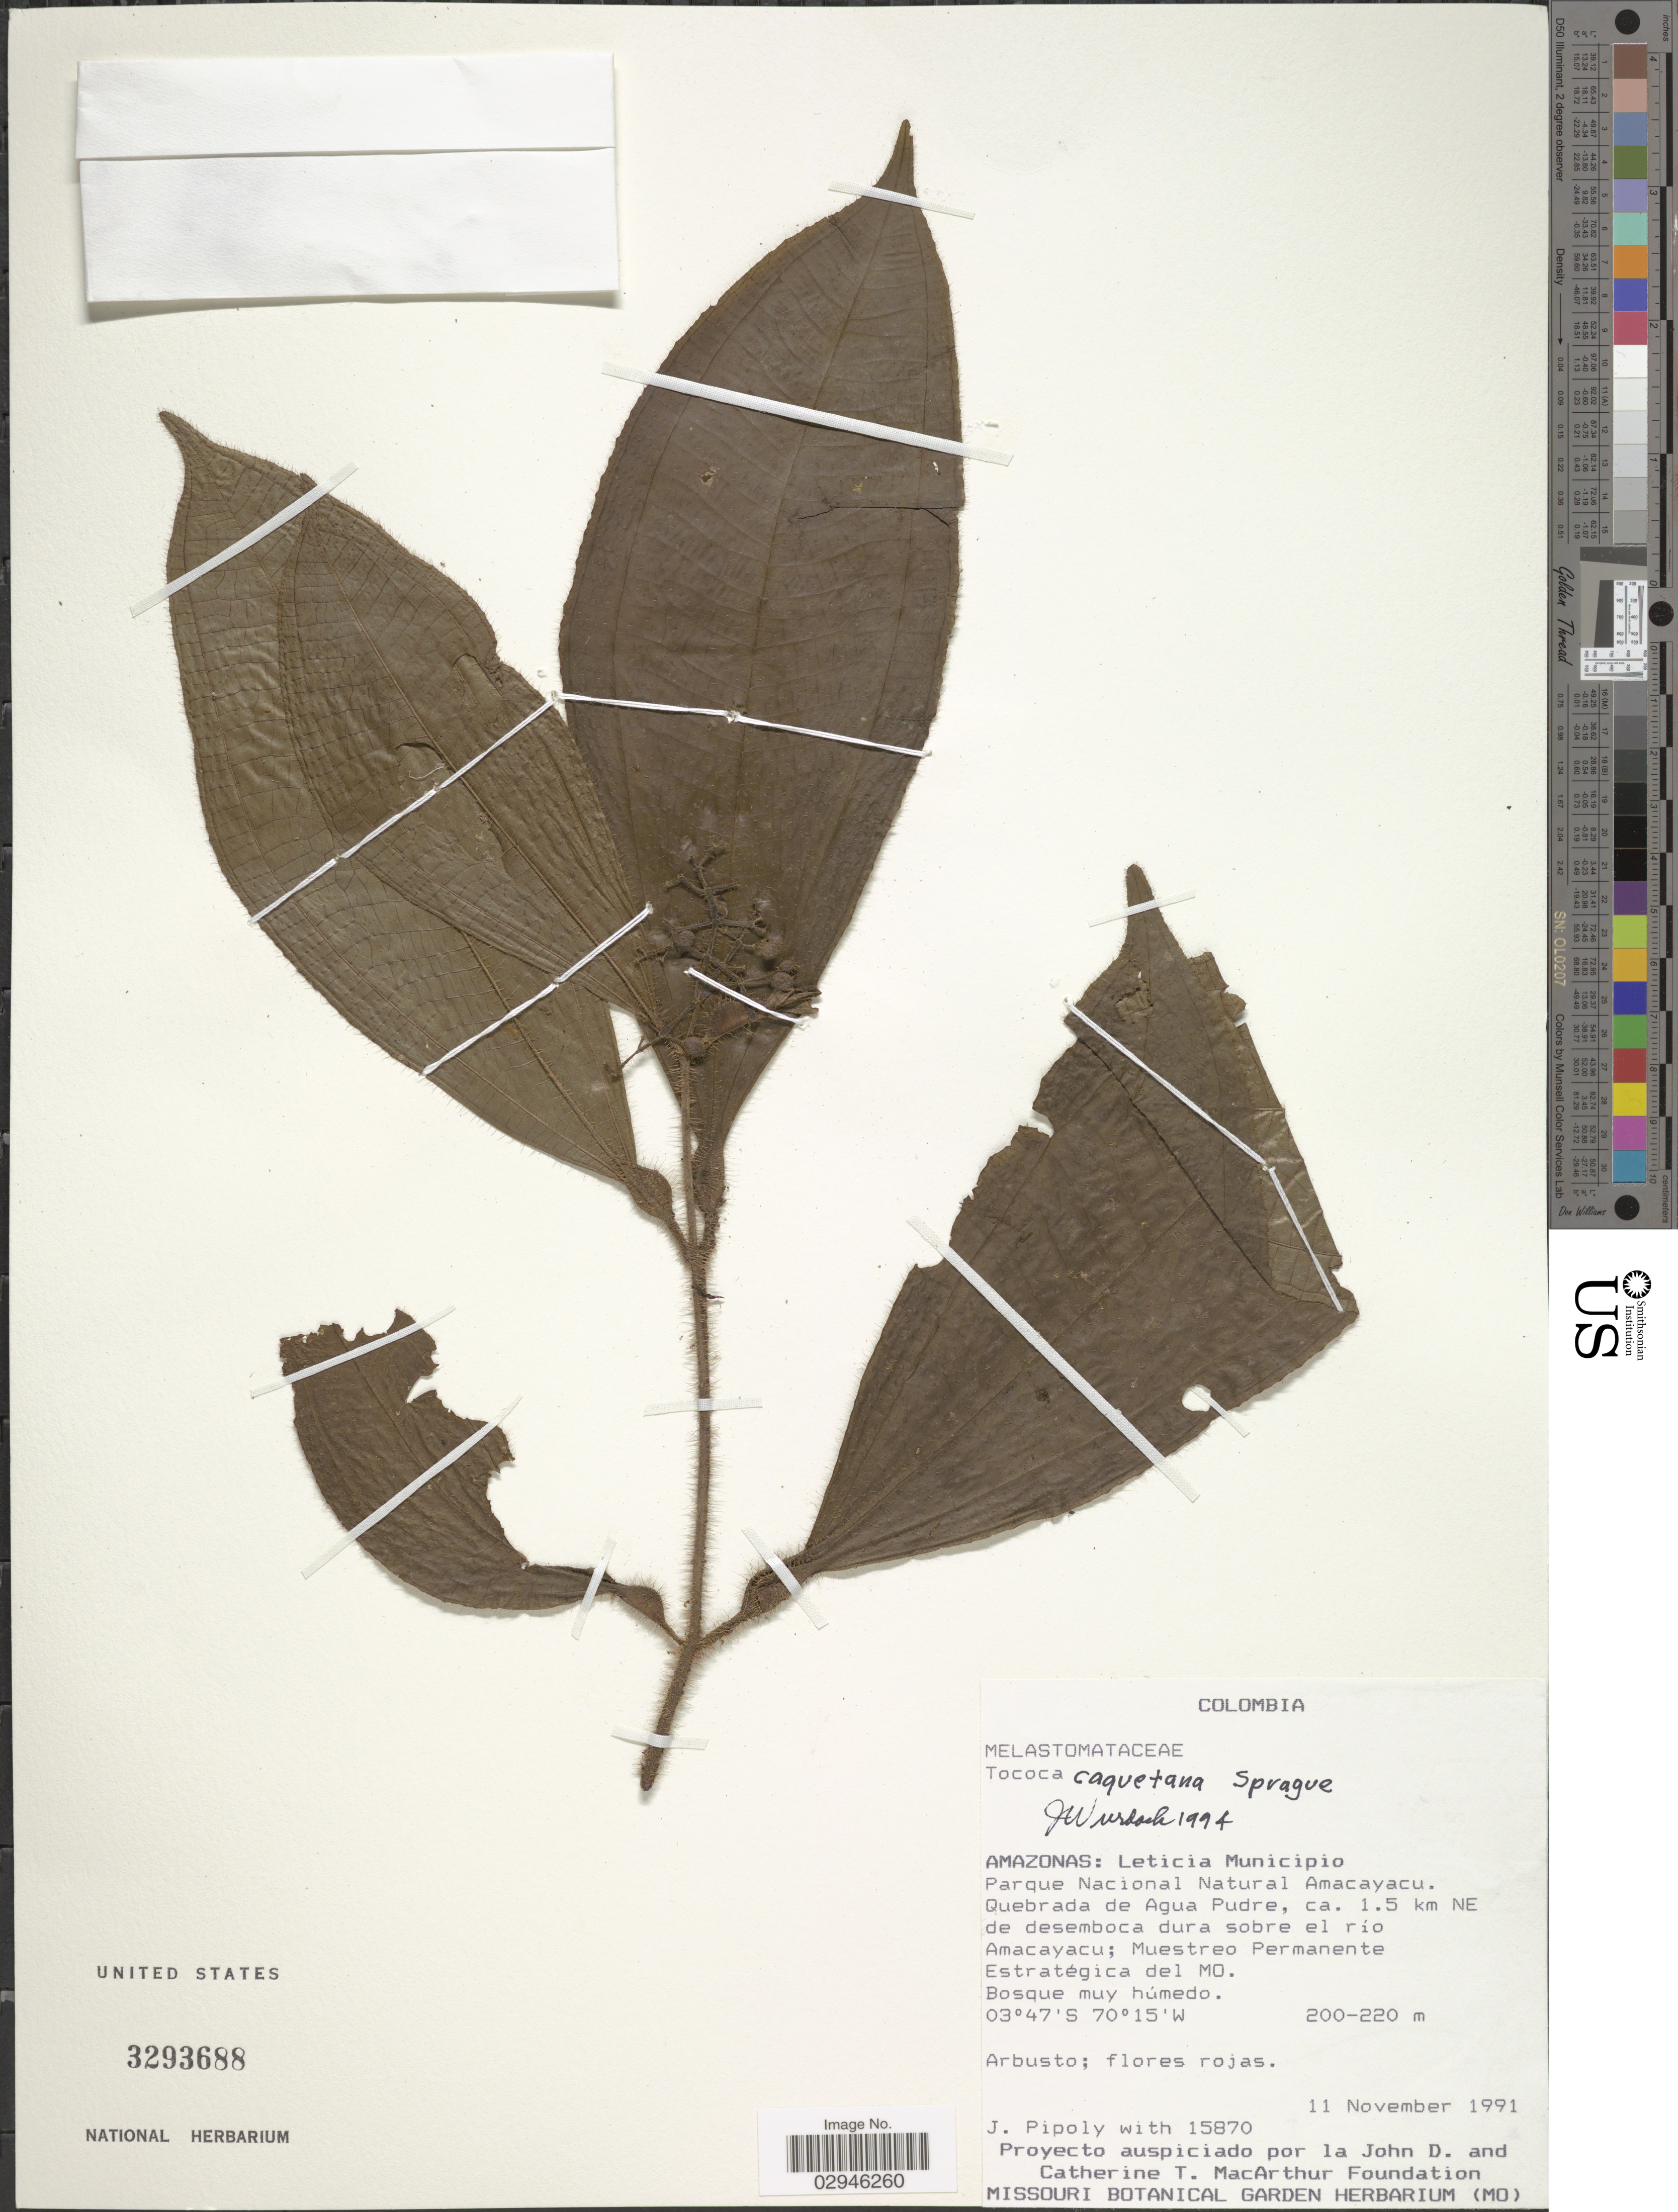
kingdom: Plantae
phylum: Tracheophyta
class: Magnoliopsida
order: Myrtales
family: Melastomataceae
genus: Tococa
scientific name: Tococa caquetana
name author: Sprague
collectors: J. J. Pipoly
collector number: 15870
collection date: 1991-11-11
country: Colombia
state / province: Amazônas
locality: Leticia Municipio. Parque Nacional Natural Amacayacu. Quebrada de Agua Pudre, ca. 1.5 km NE de desemboca dura sobre el río Amacayacu.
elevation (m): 200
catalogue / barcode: US 3293688